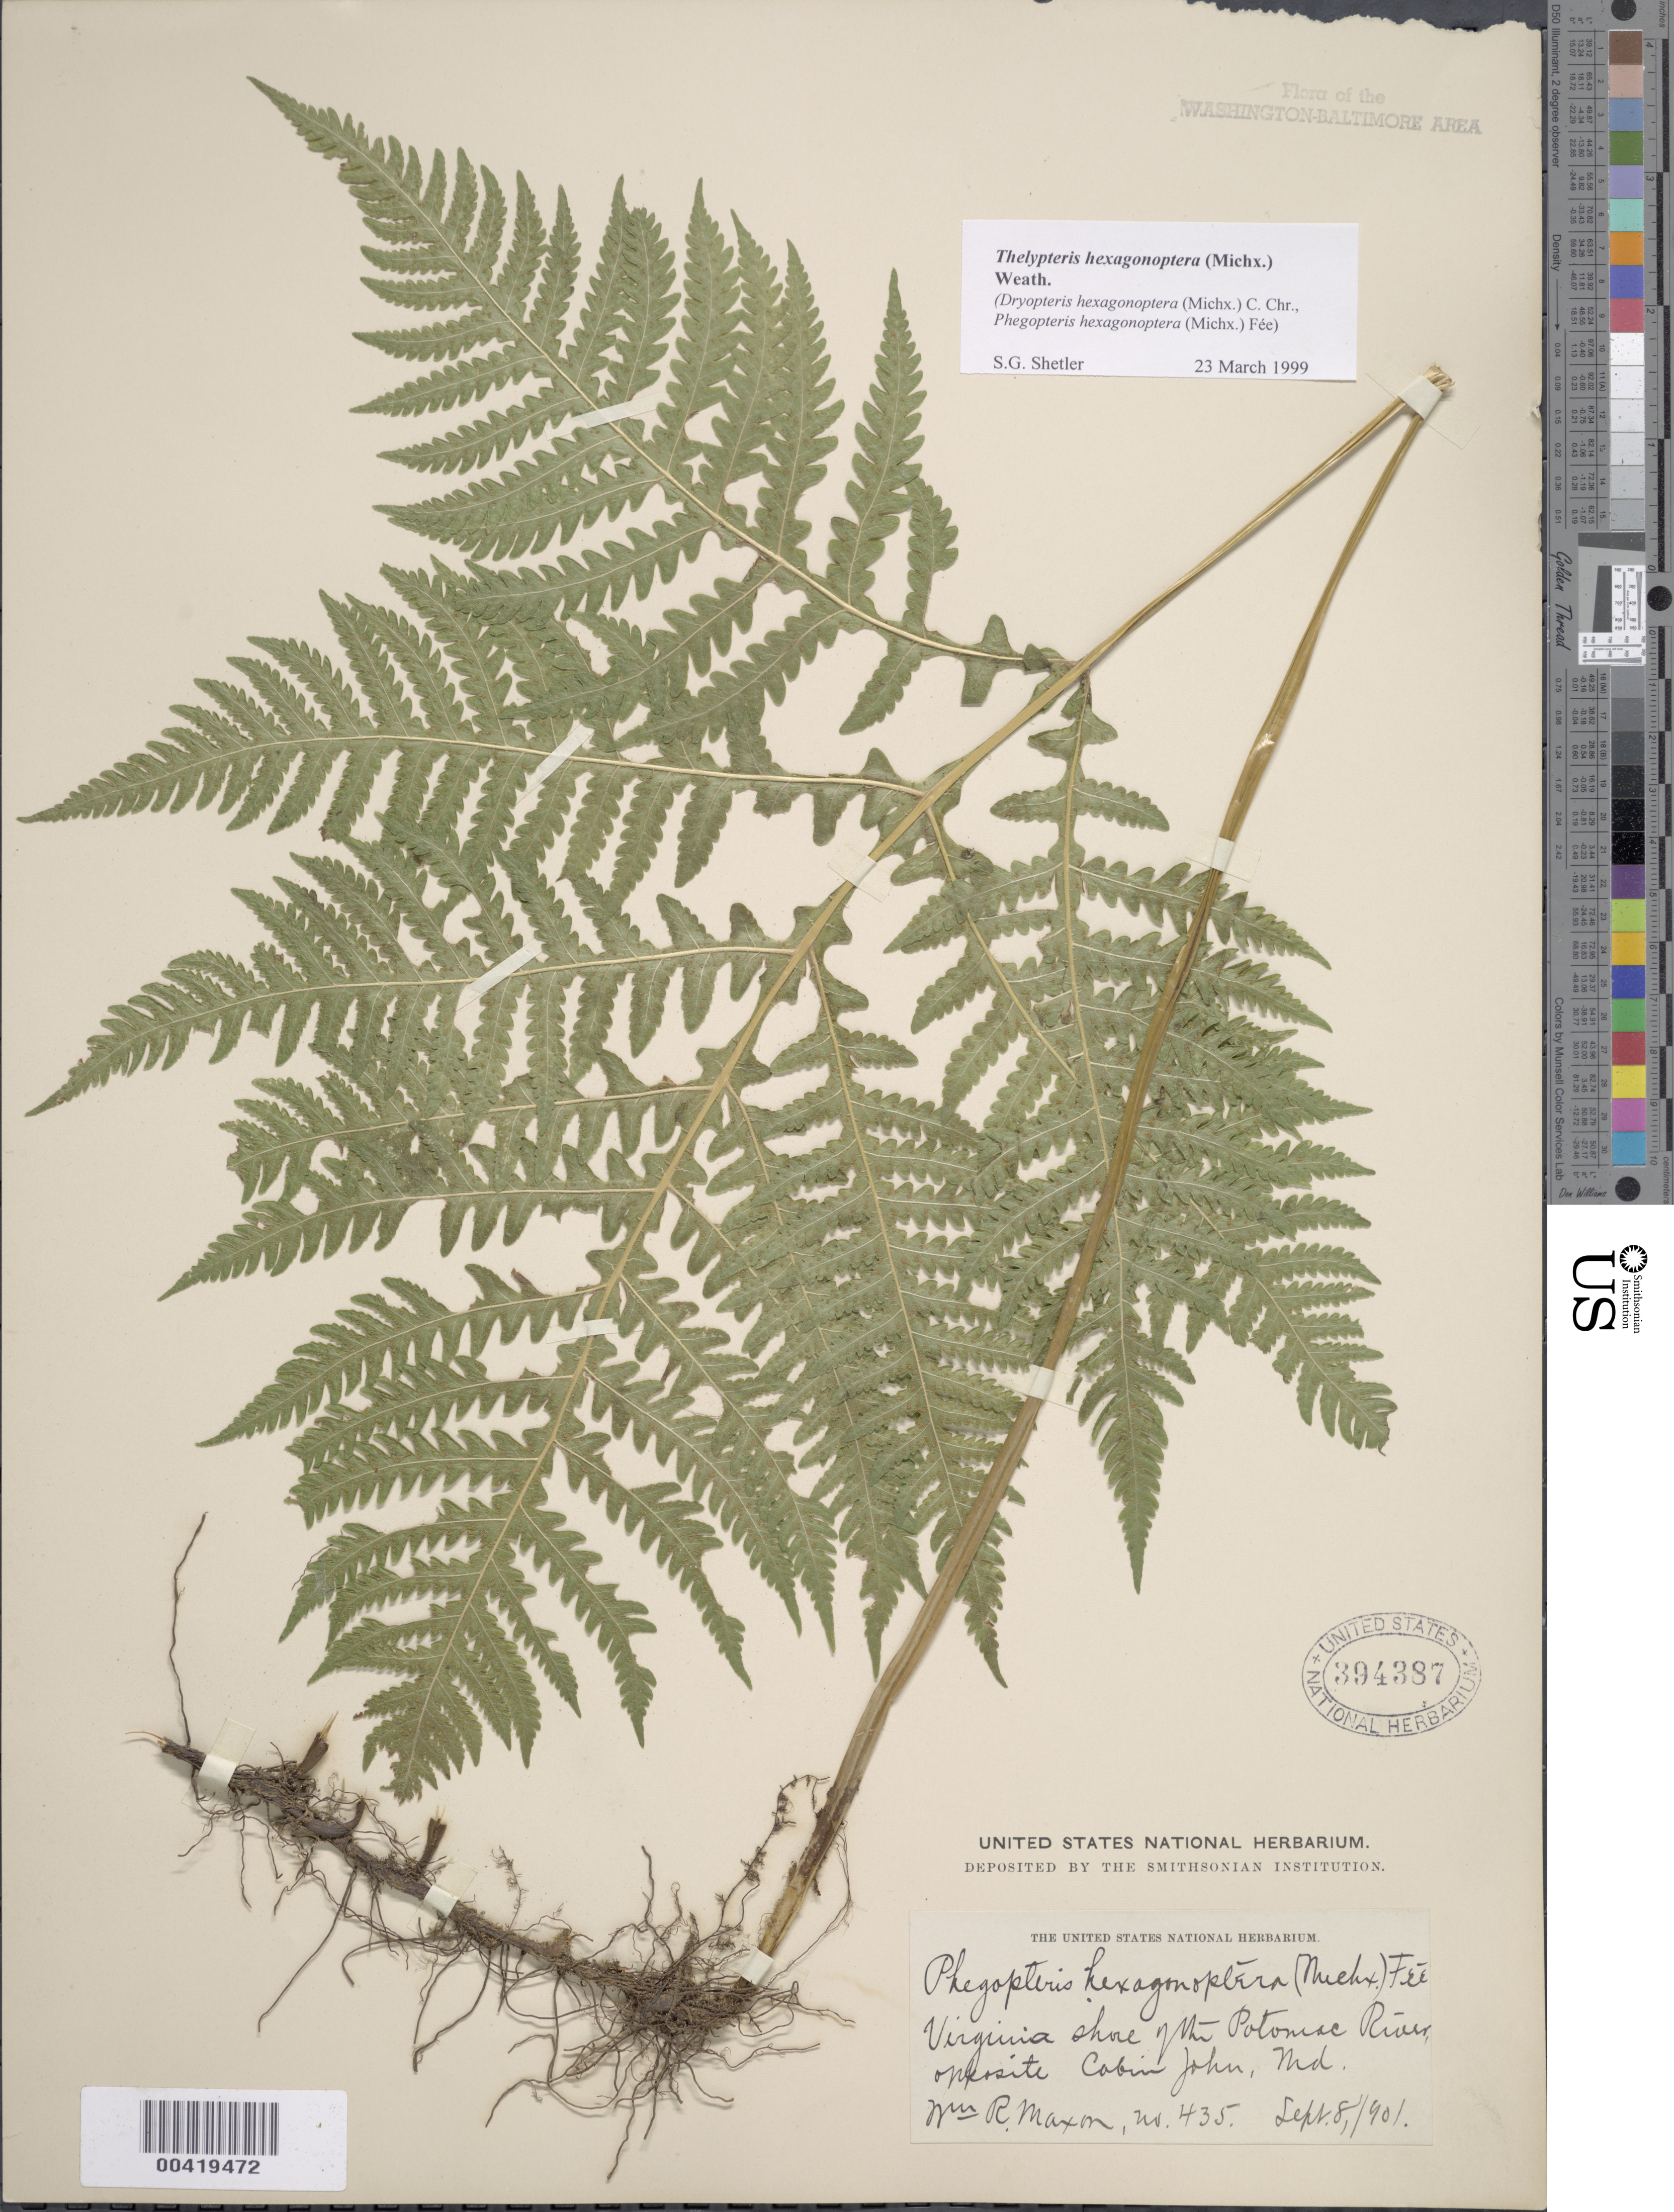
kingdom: Plantae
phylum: Tracheophyta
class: Polypodiopsida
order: Polypodiales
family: Thelypteridaceae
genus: Phegopteris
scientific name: Phegopteris hexagonoptera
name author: (Michx.) Fée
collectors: W. R. Maxon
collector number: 435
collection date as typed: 08 Sep 1901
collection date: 1901-09-08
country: United States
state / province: Virginia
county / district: Fairfax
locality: Potomac River banks, opposite Cabin John C. and O. Canal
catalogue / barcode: US 394387